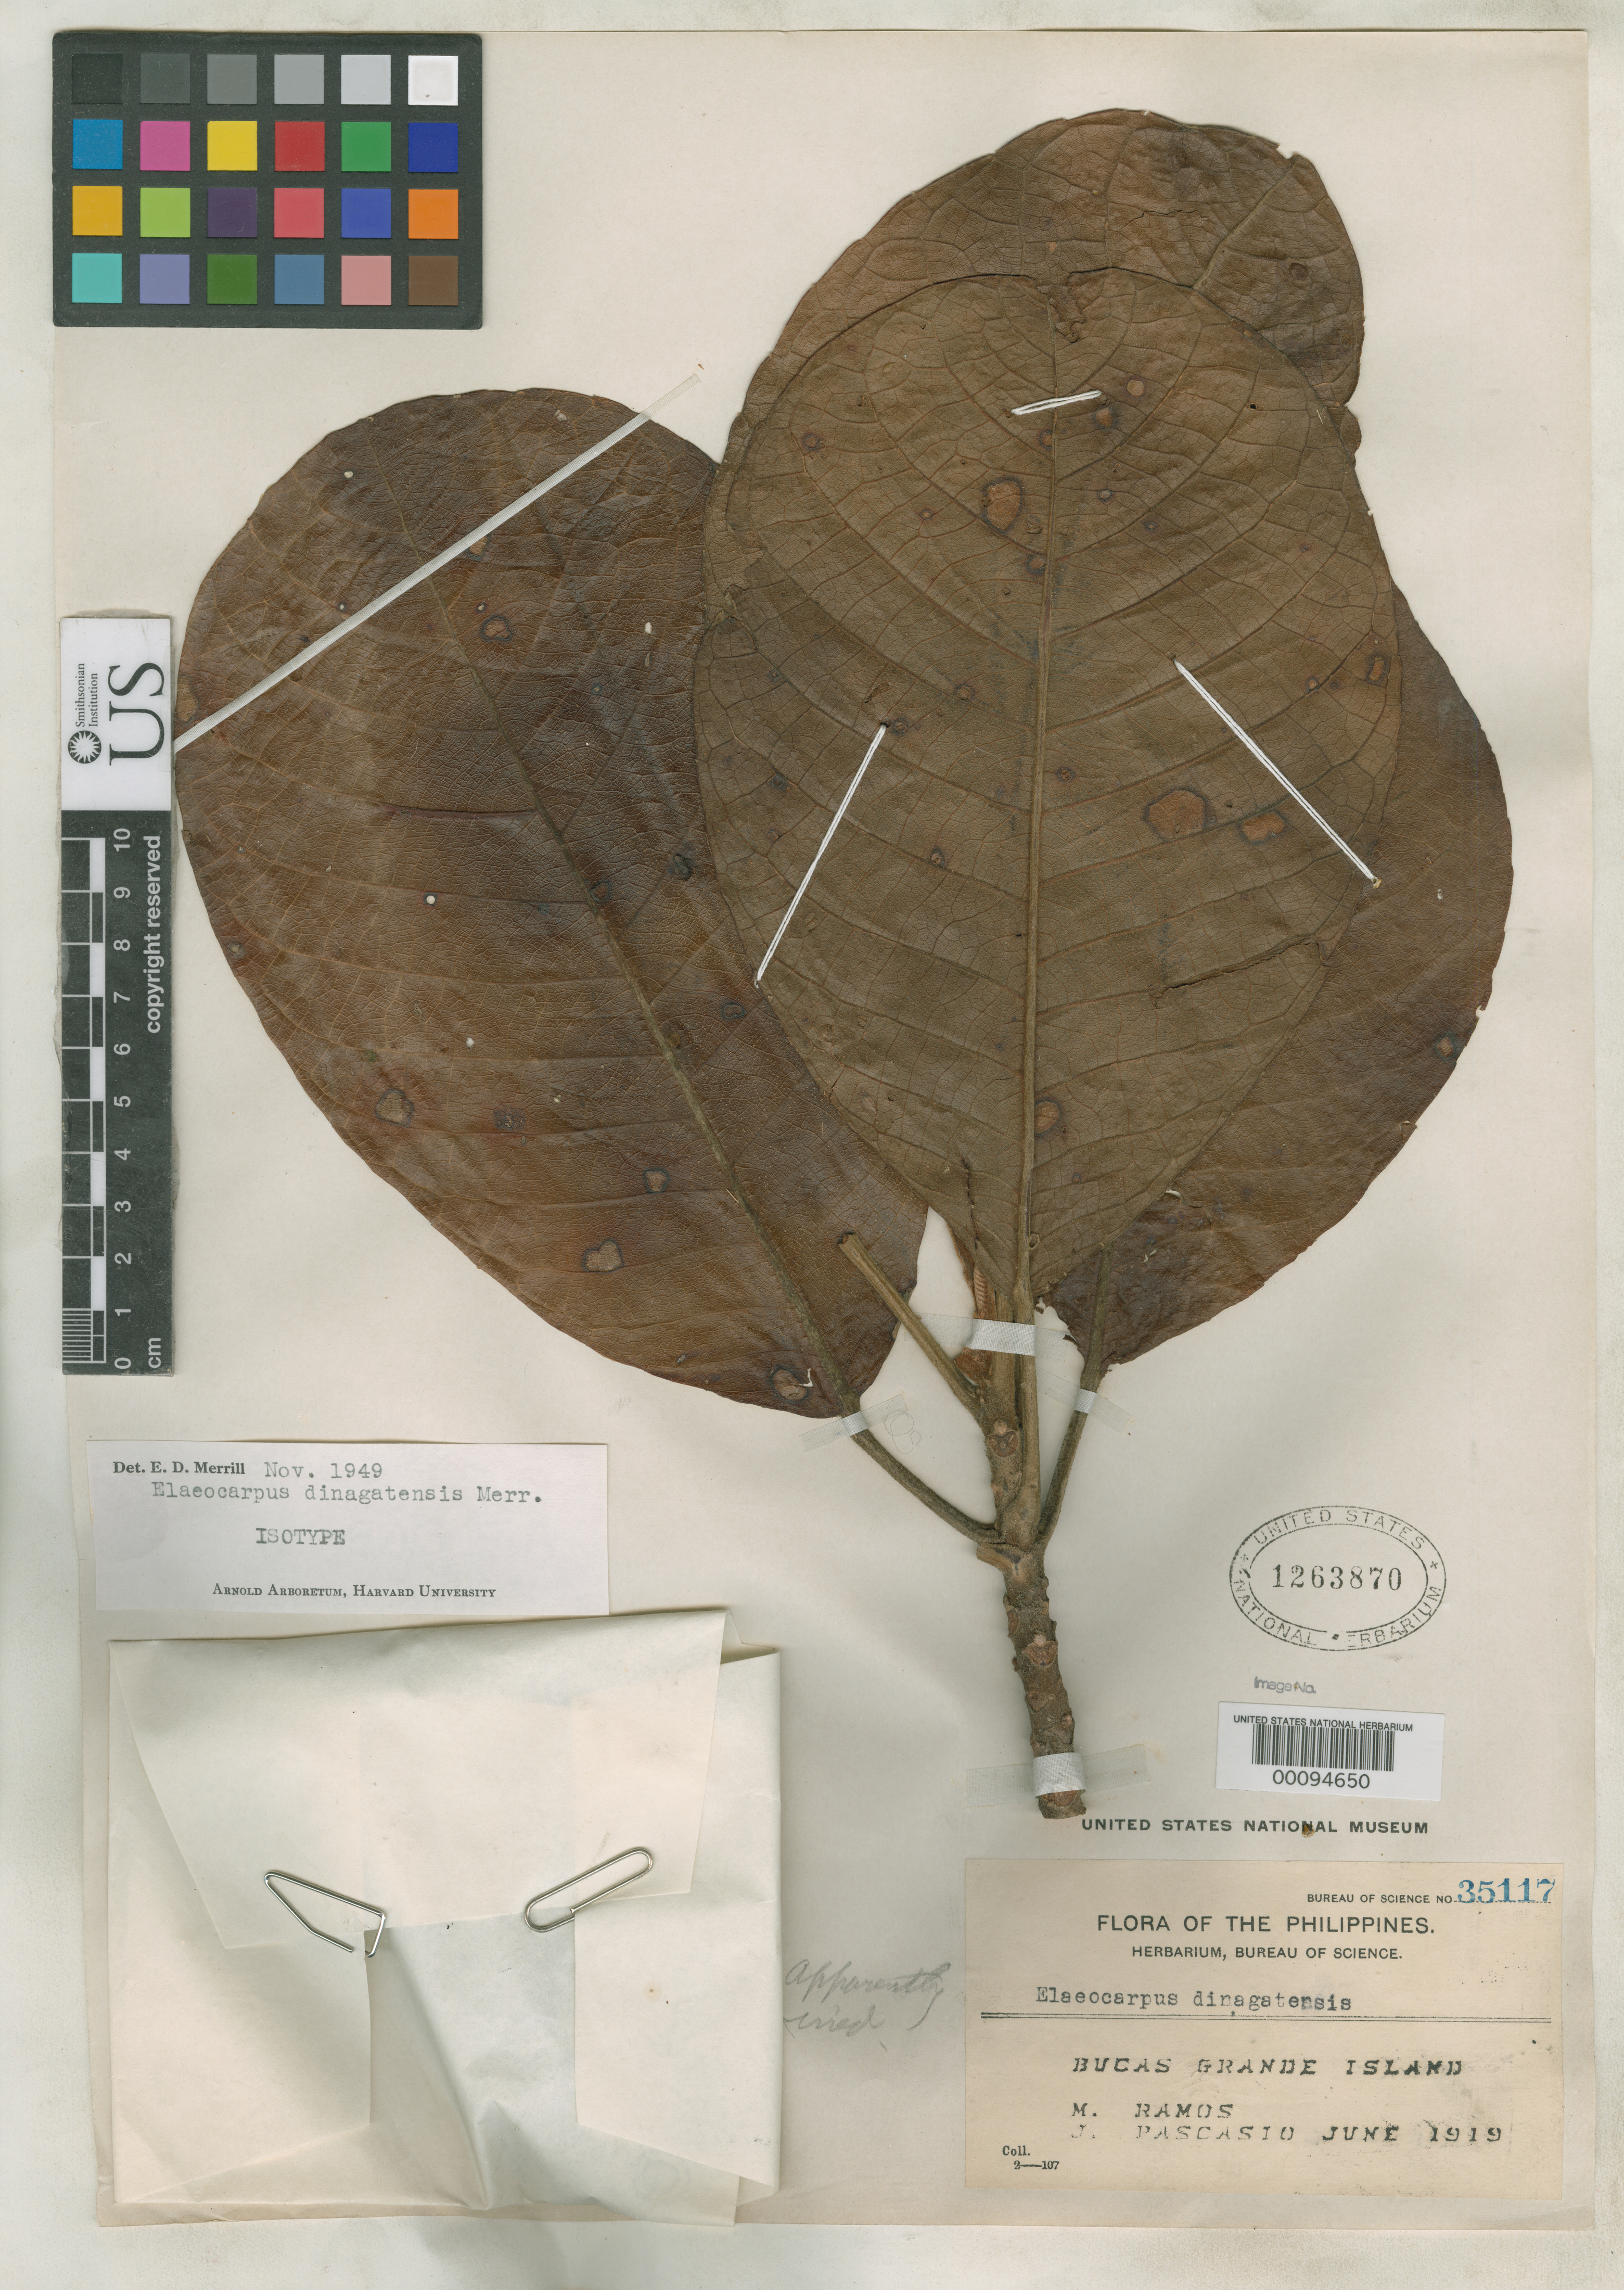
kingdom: Plantae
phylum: Tracheophyta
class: Magnoliopsida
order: Oxalidales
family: Elaeocarpaceae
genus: Elaeocarpus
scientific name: Elaeocarpus dinagatensis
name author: Merr.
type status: Isotype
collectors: M. Ramos & J. Pascasio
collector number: Bur. Sci. 35117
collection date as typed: Jun 1919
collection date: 1919-06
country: Philippines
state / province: Caraga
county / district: Surigao del Norte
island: Bucas Grande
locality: Bucas Grande Island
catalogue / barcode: US 1263870